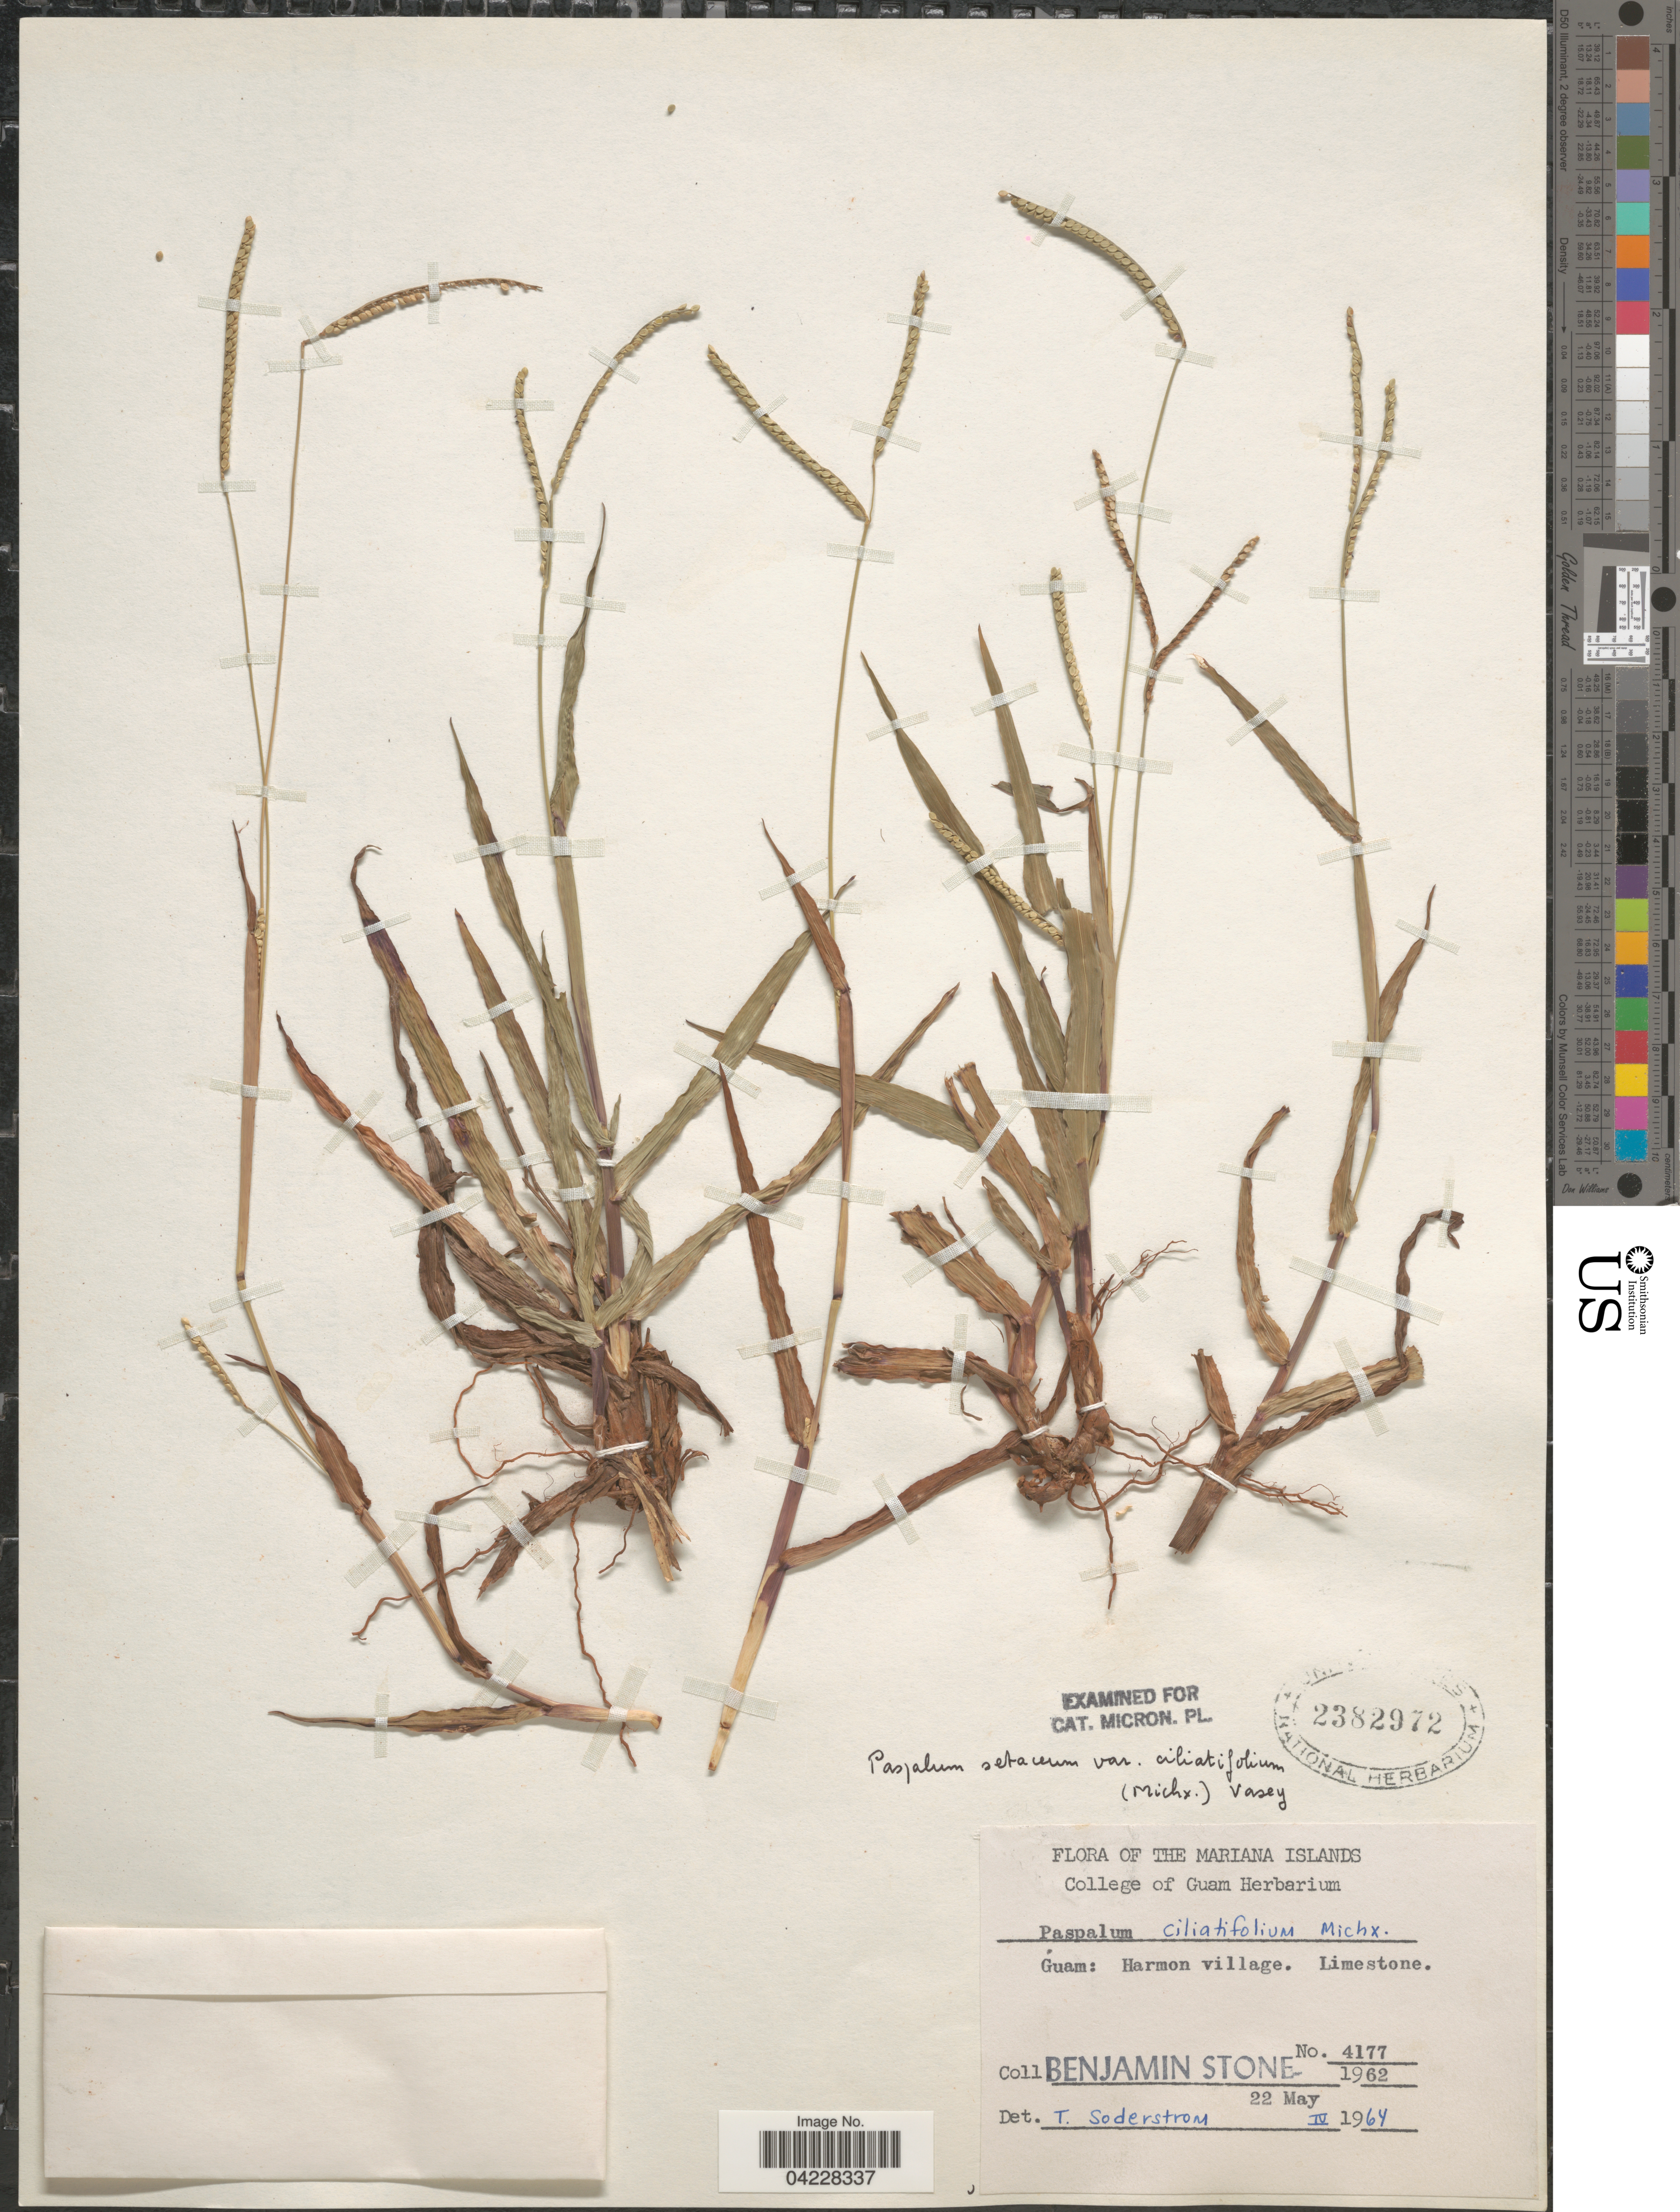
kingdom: Plantae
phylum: Tracheophyta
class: Liliopsida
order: Poales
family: Poaceae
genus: Paspalum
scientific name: Paspalum setaceum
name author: Michx.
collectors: B. C. Stone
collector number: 4177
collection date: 1962-05-22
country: Guam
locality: The Mariana Islands. Harmon village. Limestone.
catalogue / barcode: US 2382972